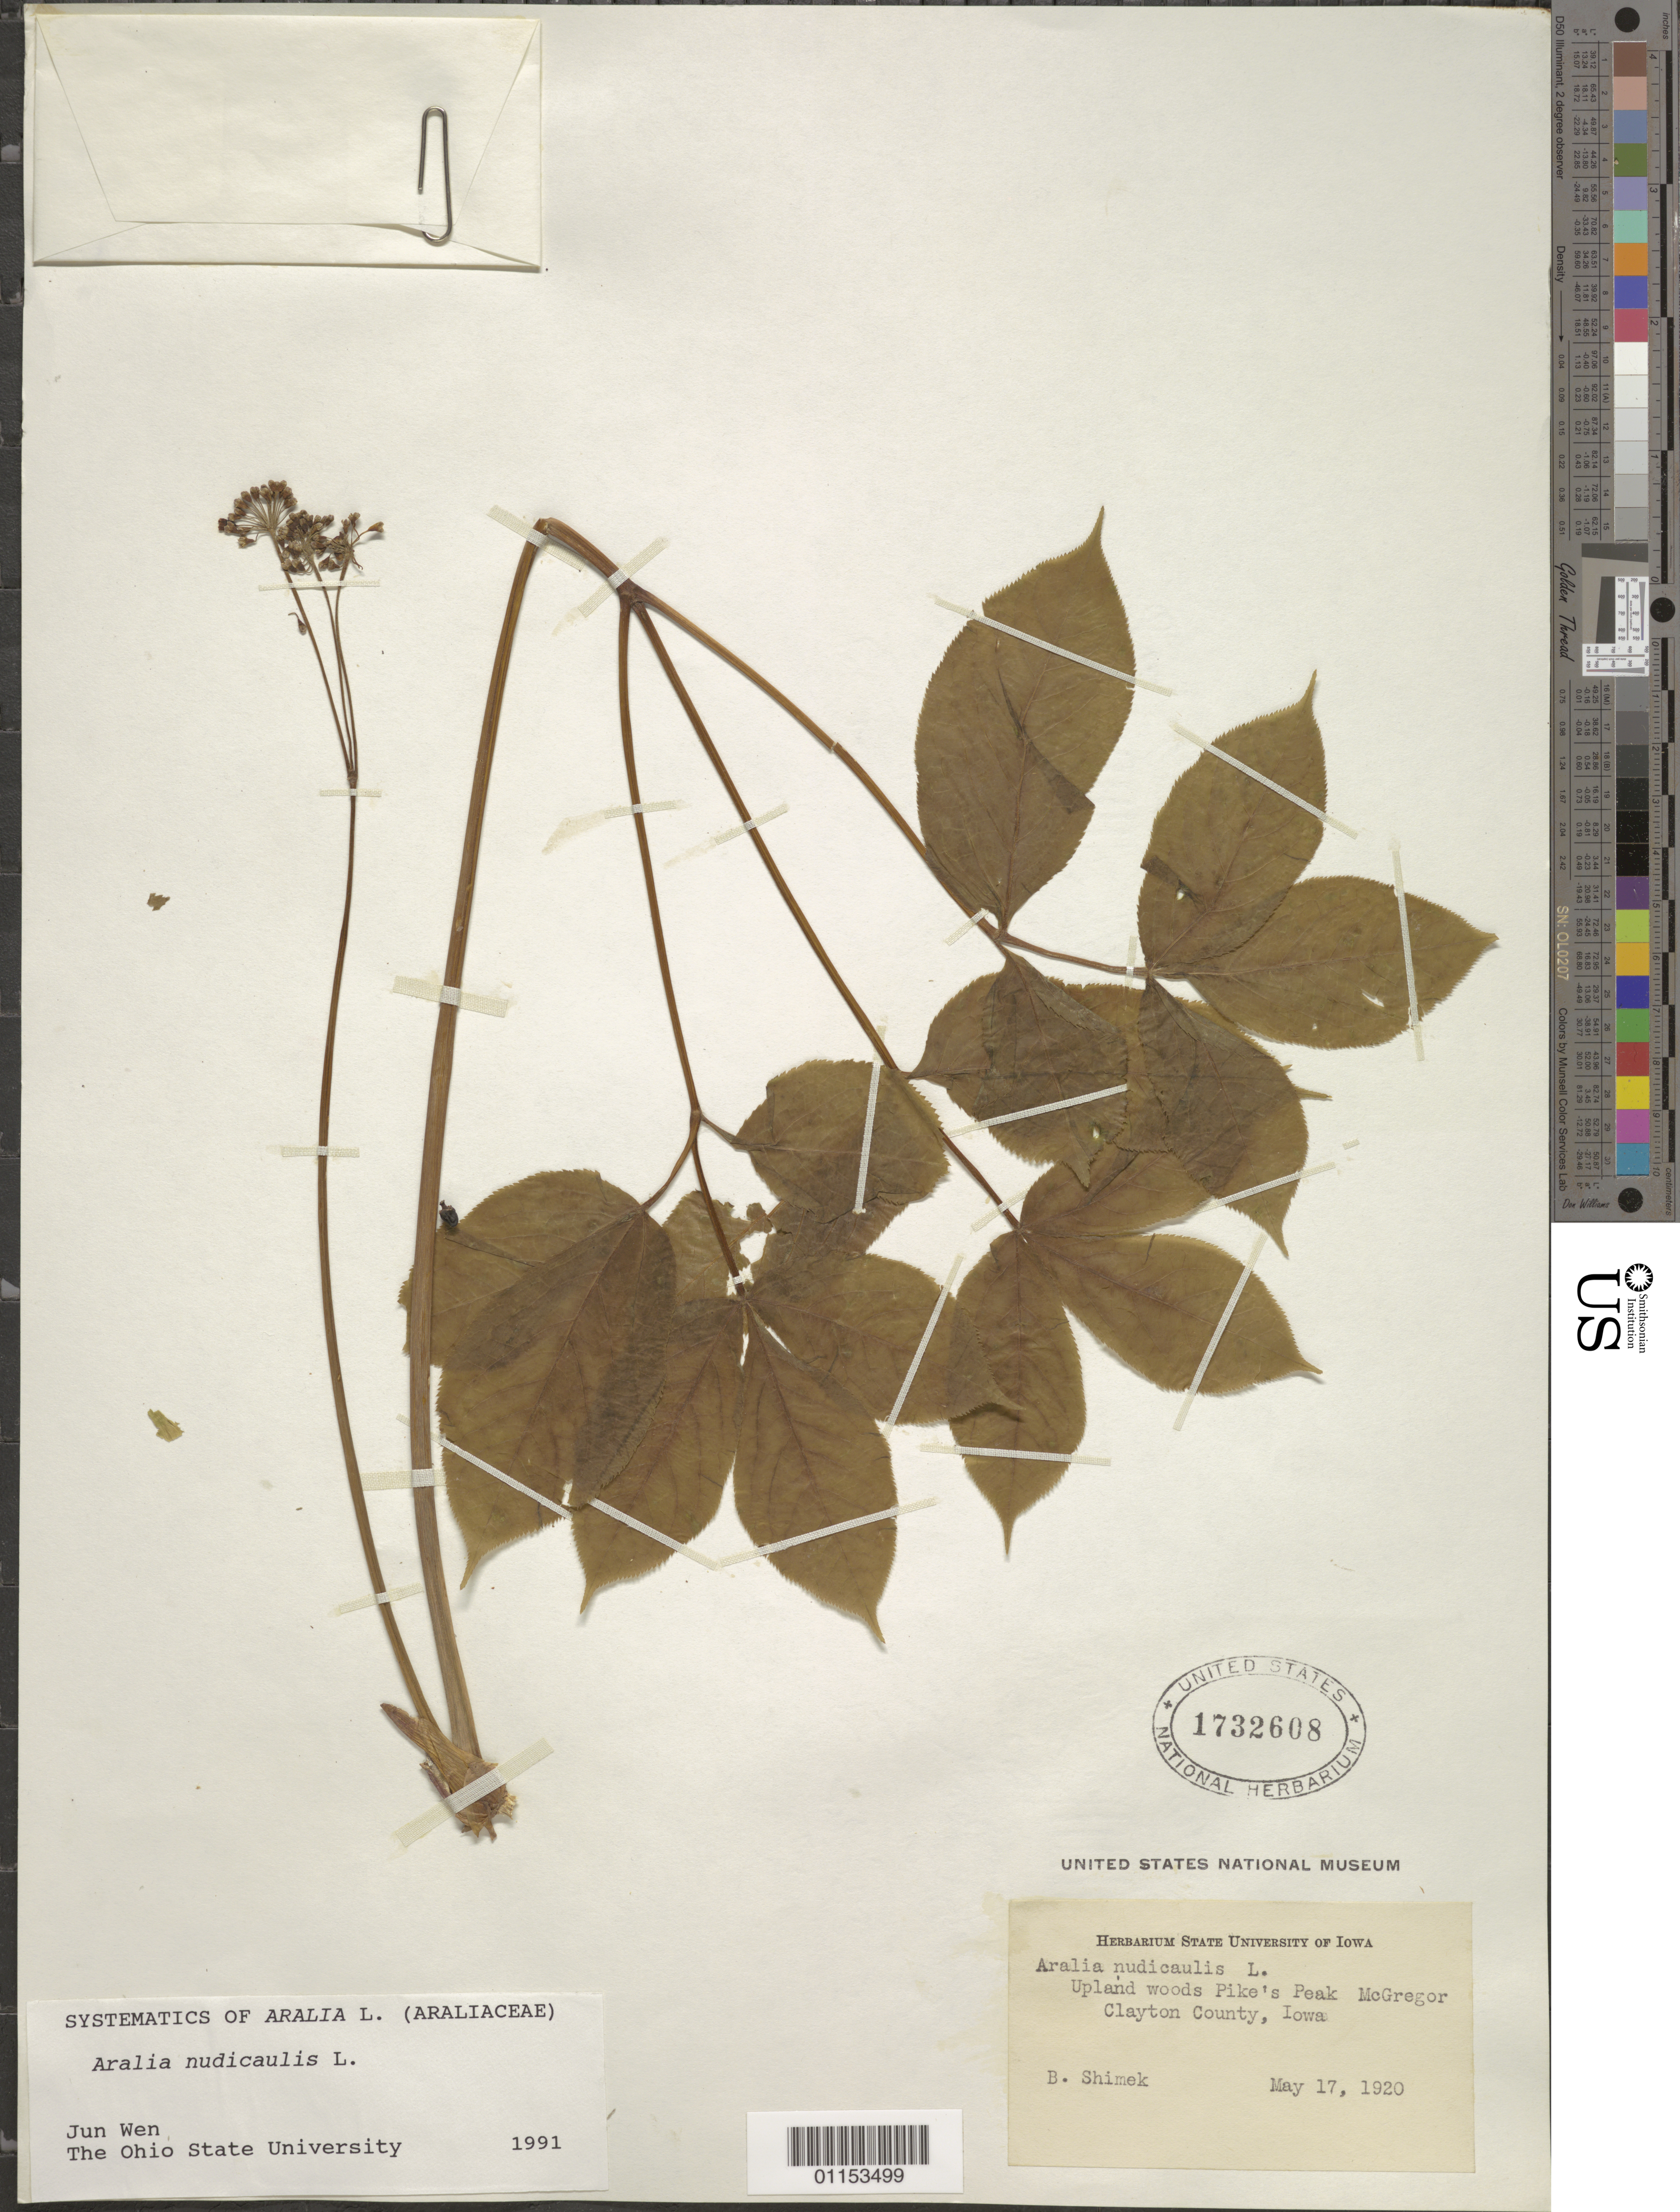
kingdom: Plantae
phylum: Tracheophyta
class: Magnoliopsida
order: Apiales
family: Araliaceae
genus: Aralia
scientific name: Aralia nudicaulis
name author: L.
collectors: B. Shimek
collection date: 1920-05-17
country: United States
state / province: Iowa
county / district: Clayton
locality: Pike's Peak McGregor.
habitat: Upland woods.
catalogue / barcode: US 1732608